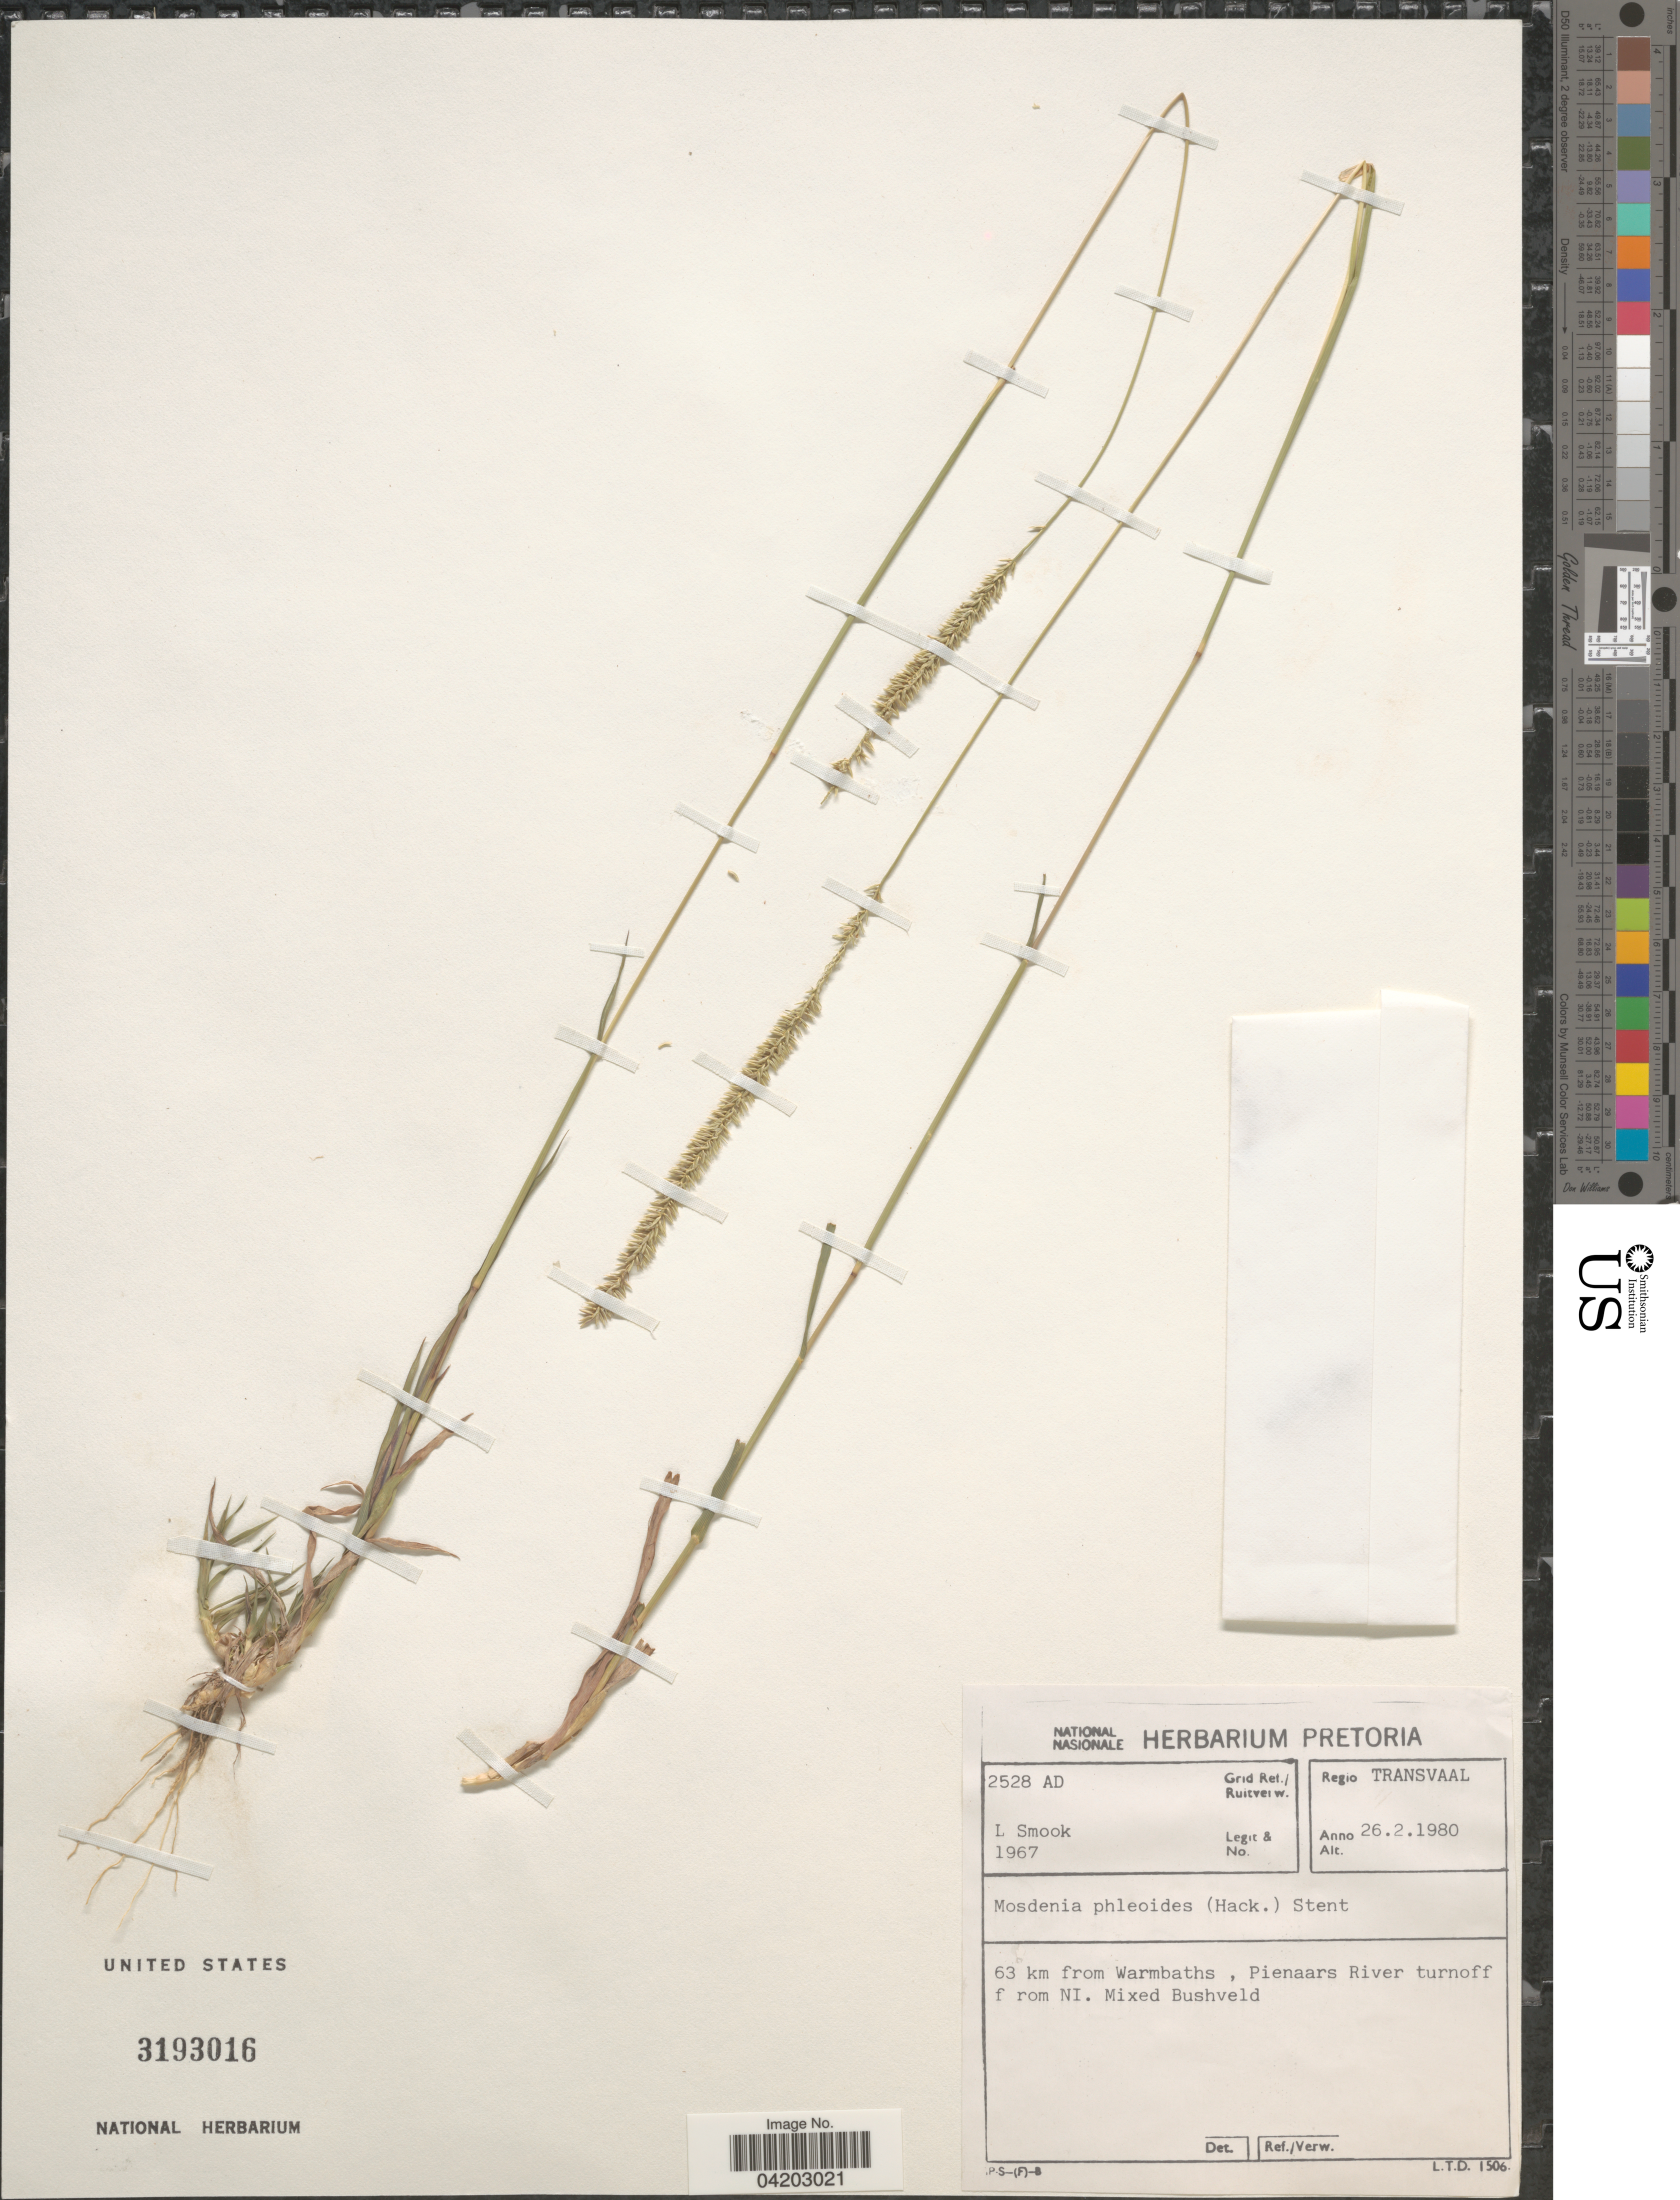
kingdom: Plantae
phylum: Tracheophyta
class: Liliopsida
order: Poales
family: Poaceae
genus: Mosdenia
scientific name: Mosdenia leptostachys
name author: (Ficalho & Hiern) Clayton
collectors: L. Smook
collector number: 1967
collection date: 1980-02-26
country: South Africa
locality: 2528 AD Grid Ref./Ruitverw. Regio Transvaal. 63 km from Warmbaths , Pienaars River turnoff f rom NI.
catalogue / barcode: US 3193016